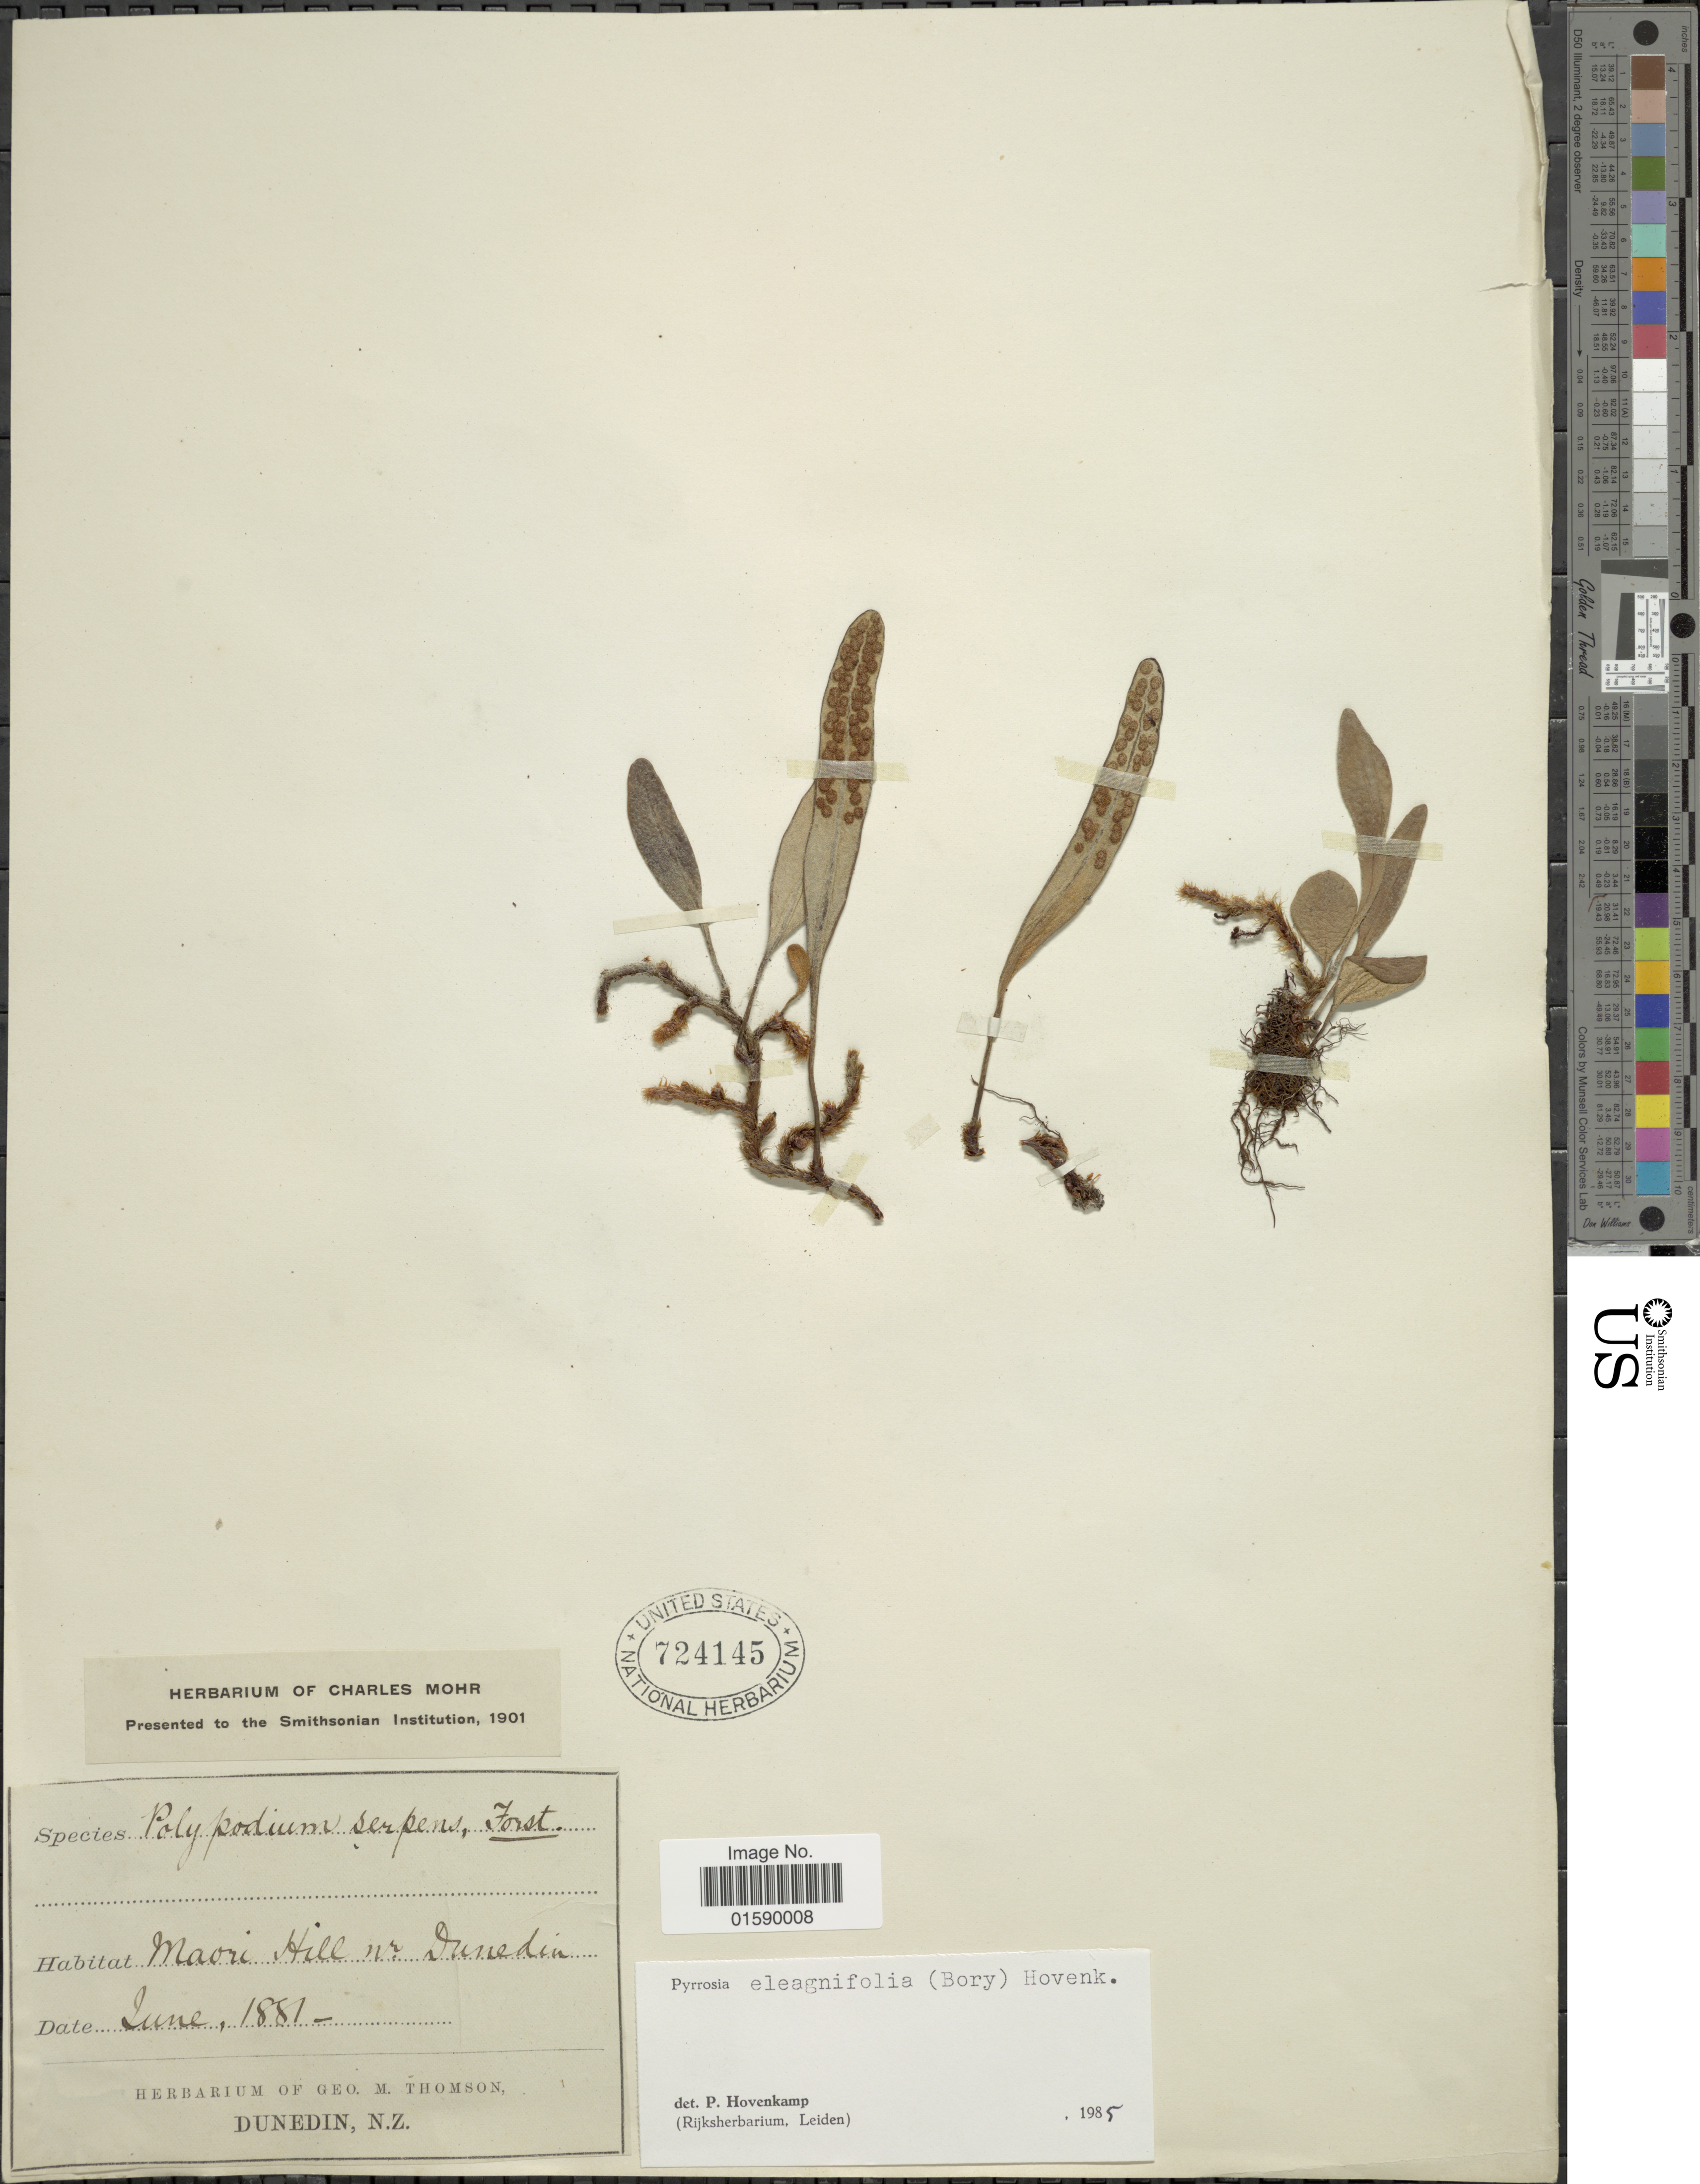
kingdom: Plantae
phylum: Tracheophyta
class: Polypodiopsida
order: Polypodiales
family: Polypodiaceae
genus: Pyrrosia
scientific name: Pyrrosia elaeagnifolia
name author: (Bory) Hovenkamp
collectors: ex herb. Geo. M. Thomson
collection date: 1881-06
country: New Zealand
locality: Maori Hill nr. Dunedin.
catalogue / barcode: US 724145